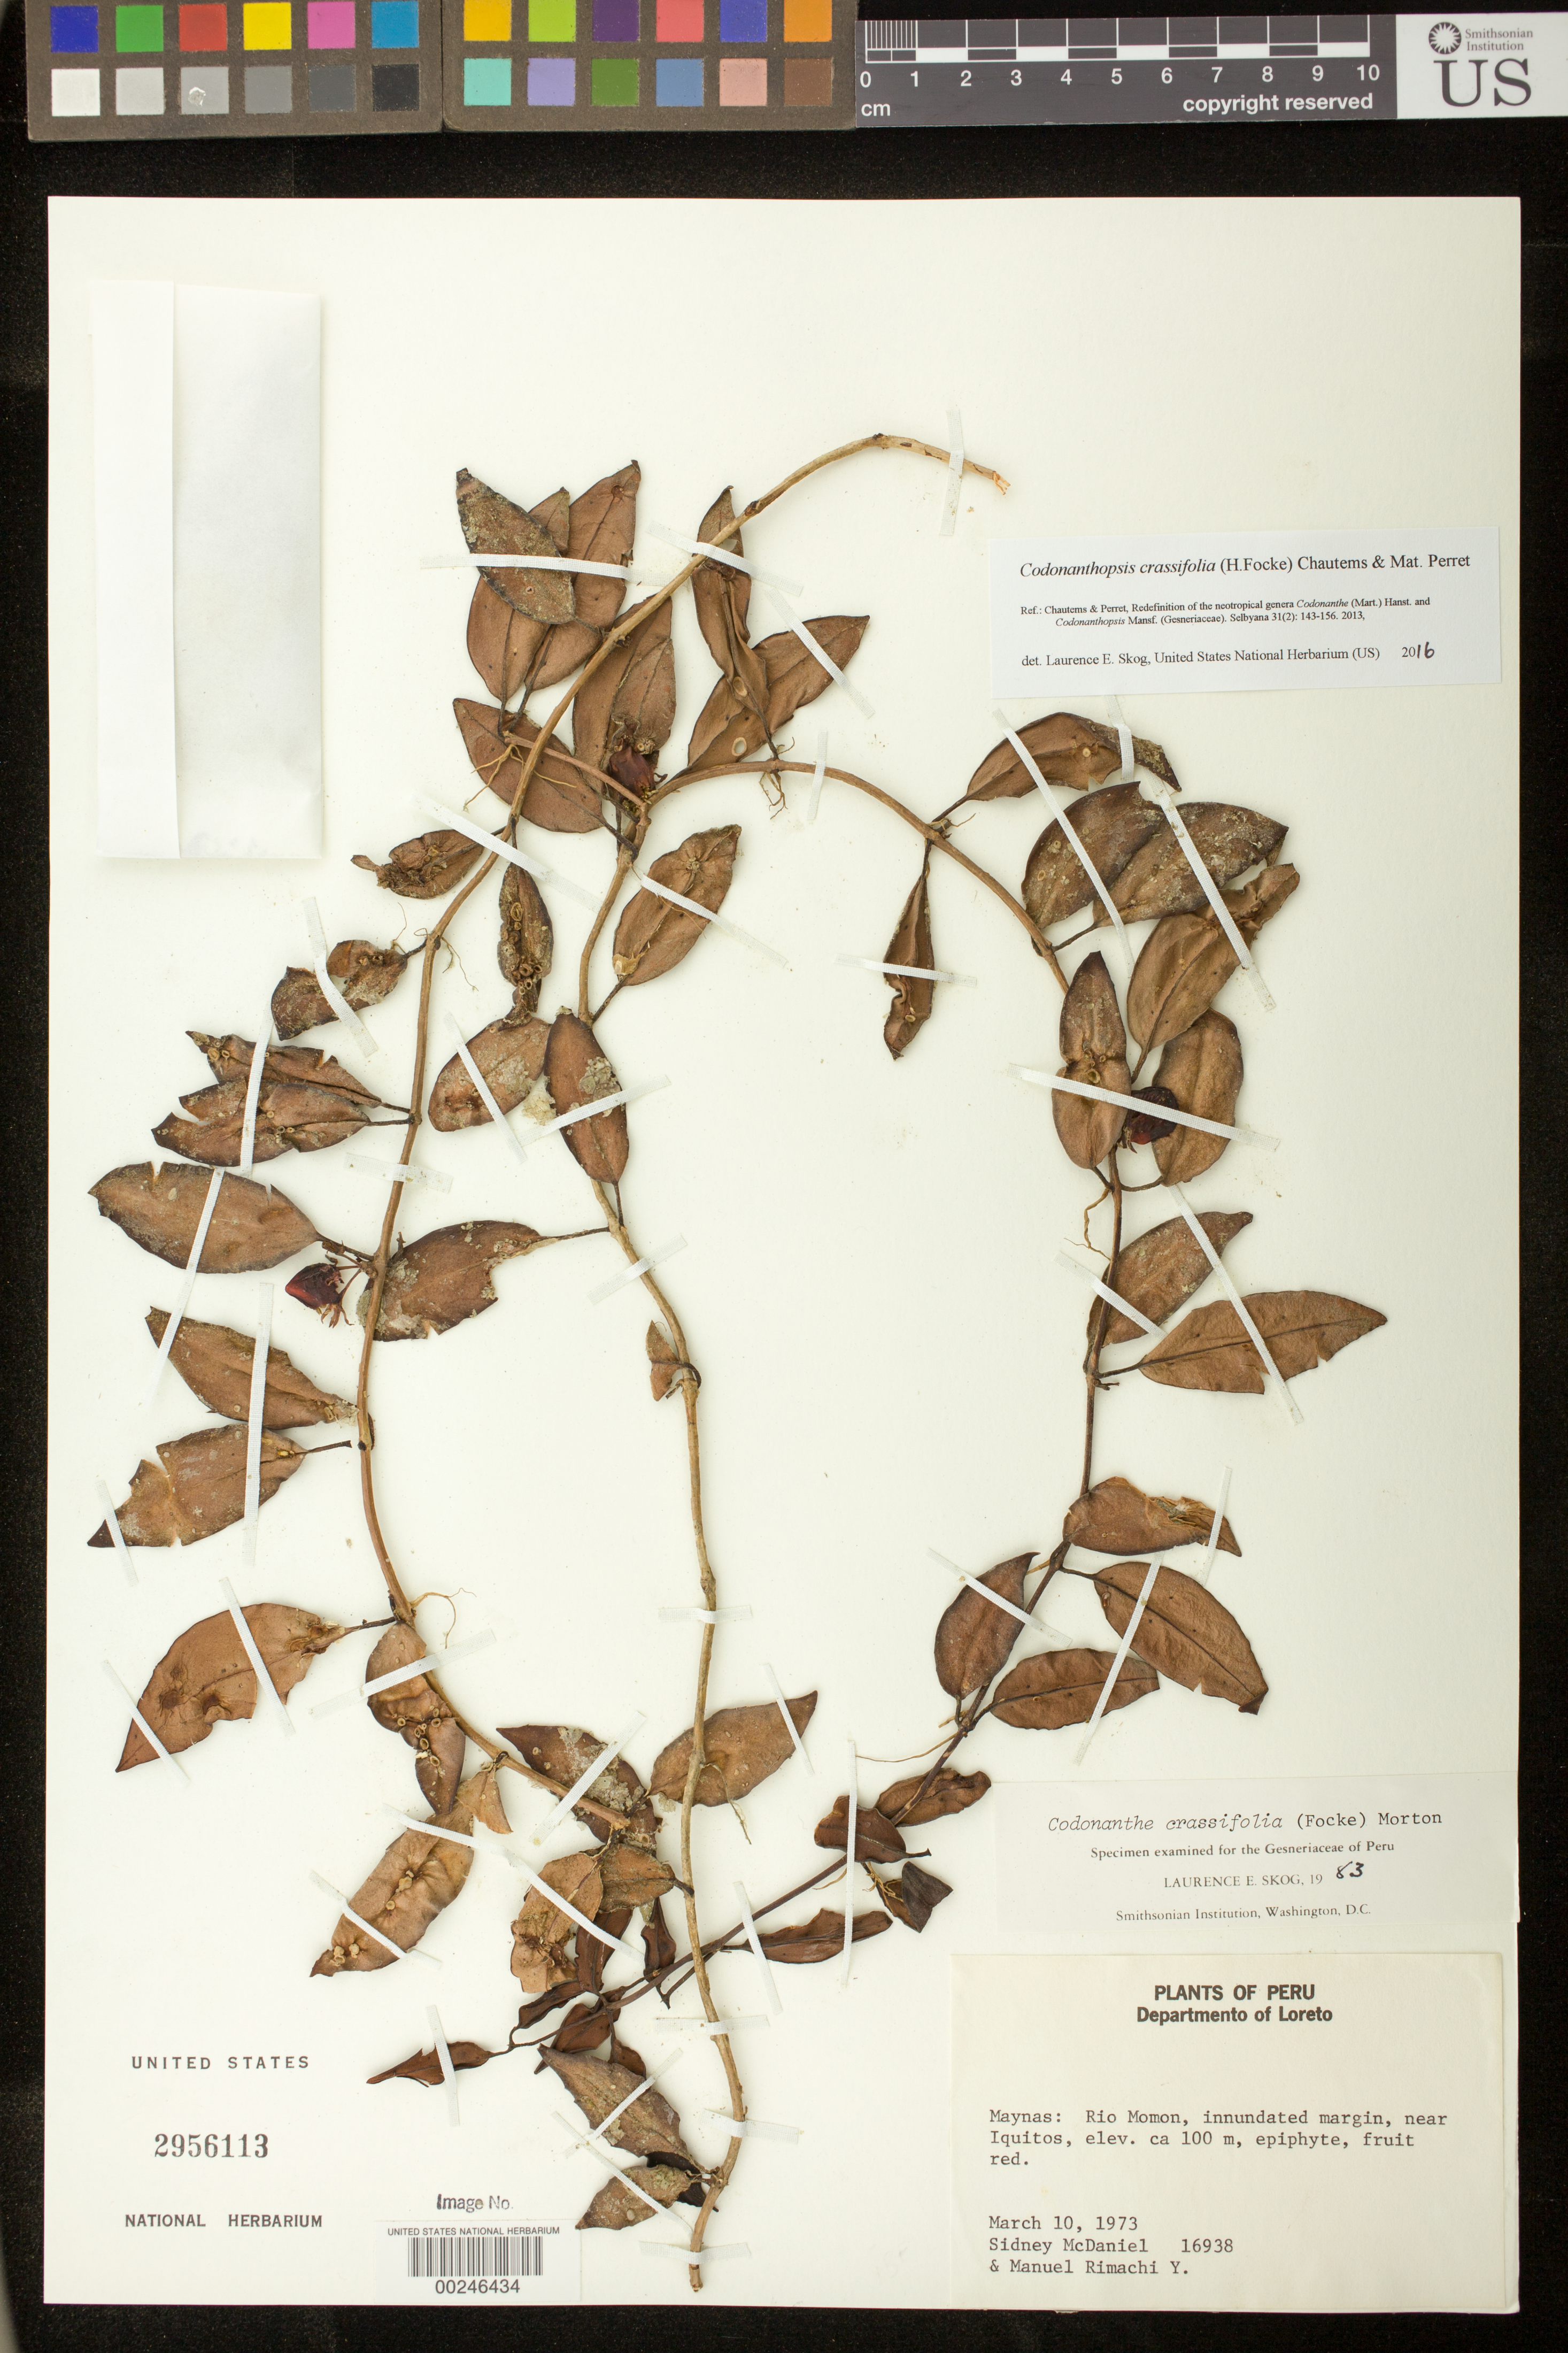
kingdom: Plantae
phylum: Tracheophyta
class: Magnoliopsida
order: Lamiales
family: Gesneriaceae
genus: Codonanthopsis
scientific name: Codonanthopsis crassifolia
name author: (H. Focke) Chautems & Mat.Perret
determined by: Skog, Laurence E.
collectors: S. McDaniel & M. Rimachi Y.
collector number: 16938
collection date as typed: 10 Mar 1973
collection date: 1973-03-10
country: Peru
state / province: Loreto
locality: Prov. Maynas; Rio Momon, near Iquitos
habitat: Inundated [river] margin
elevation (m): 100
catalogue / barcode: US 2956113